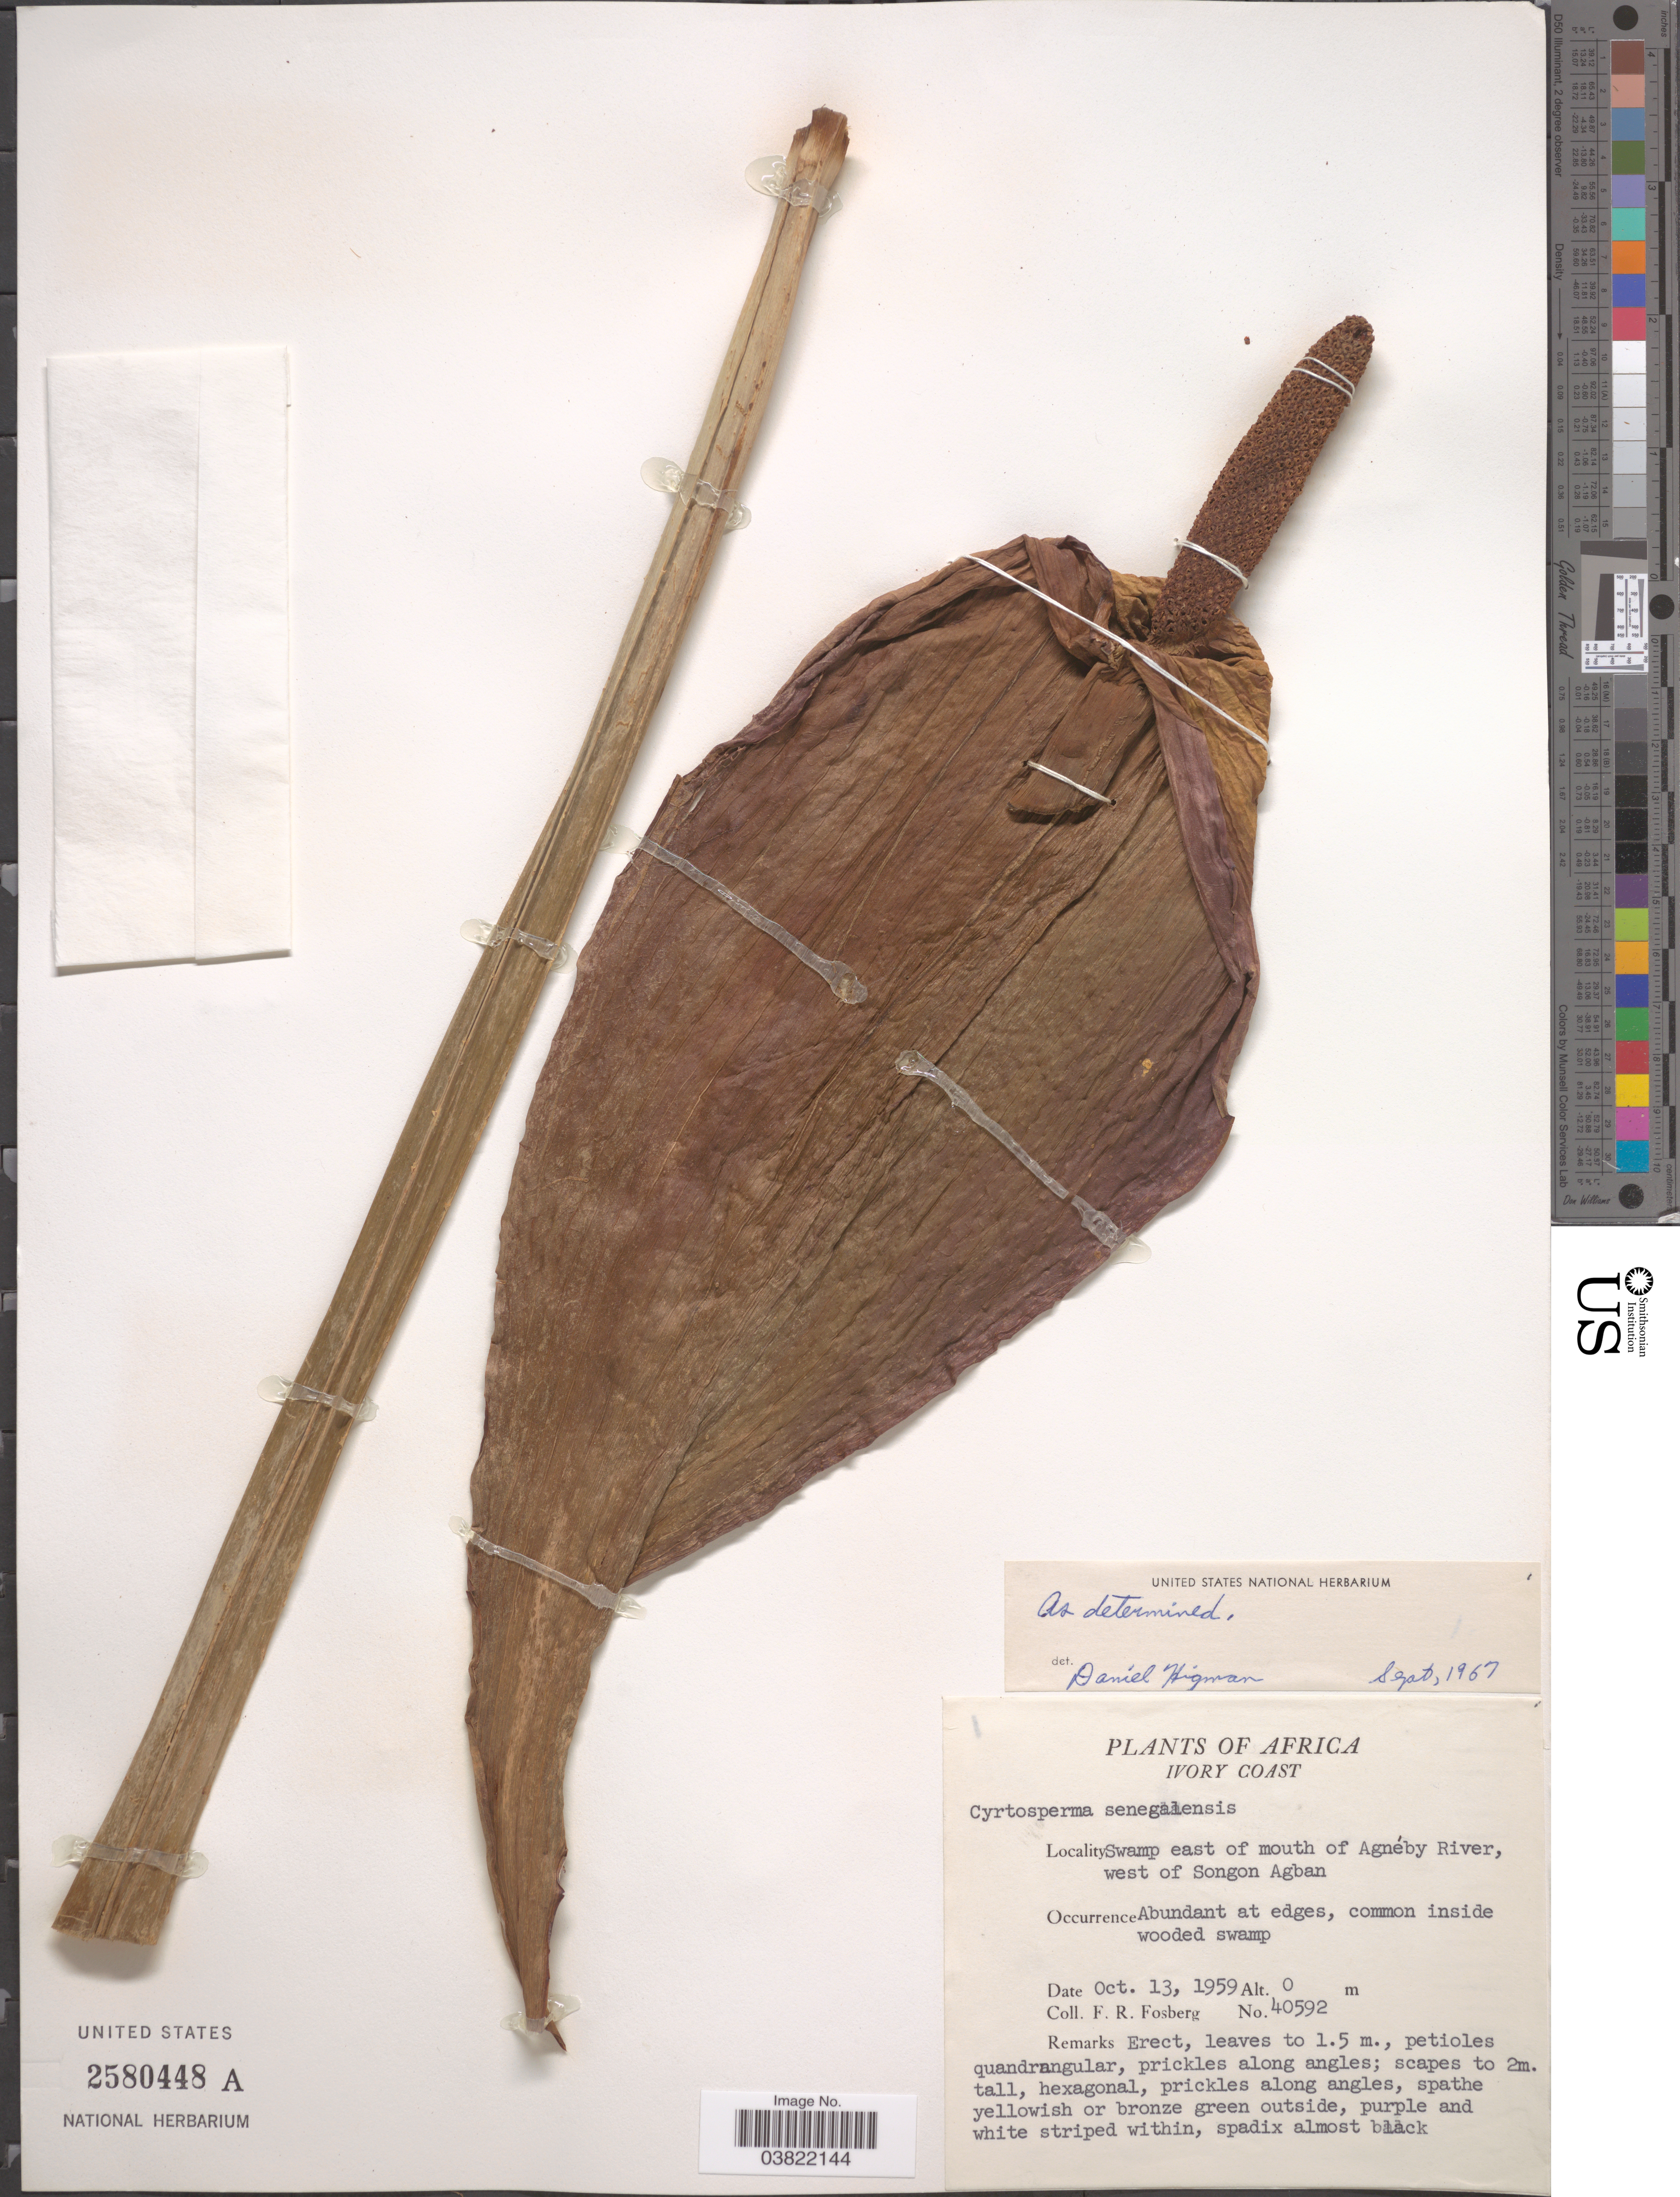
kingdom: Plantae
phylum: Tracheophyta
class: Liliopsida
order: Alismatales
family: Araceae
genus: Lasimorpha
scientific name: Lasimorpha senegalensis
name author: Schott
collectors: F. R. Fosberg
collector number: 40592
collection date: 1959-10-13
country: Ivory Coast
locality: Africa. Swamp east of mouth of Agnéby River, west of Songon Agban.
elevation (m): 0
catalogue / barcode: US 2580448A